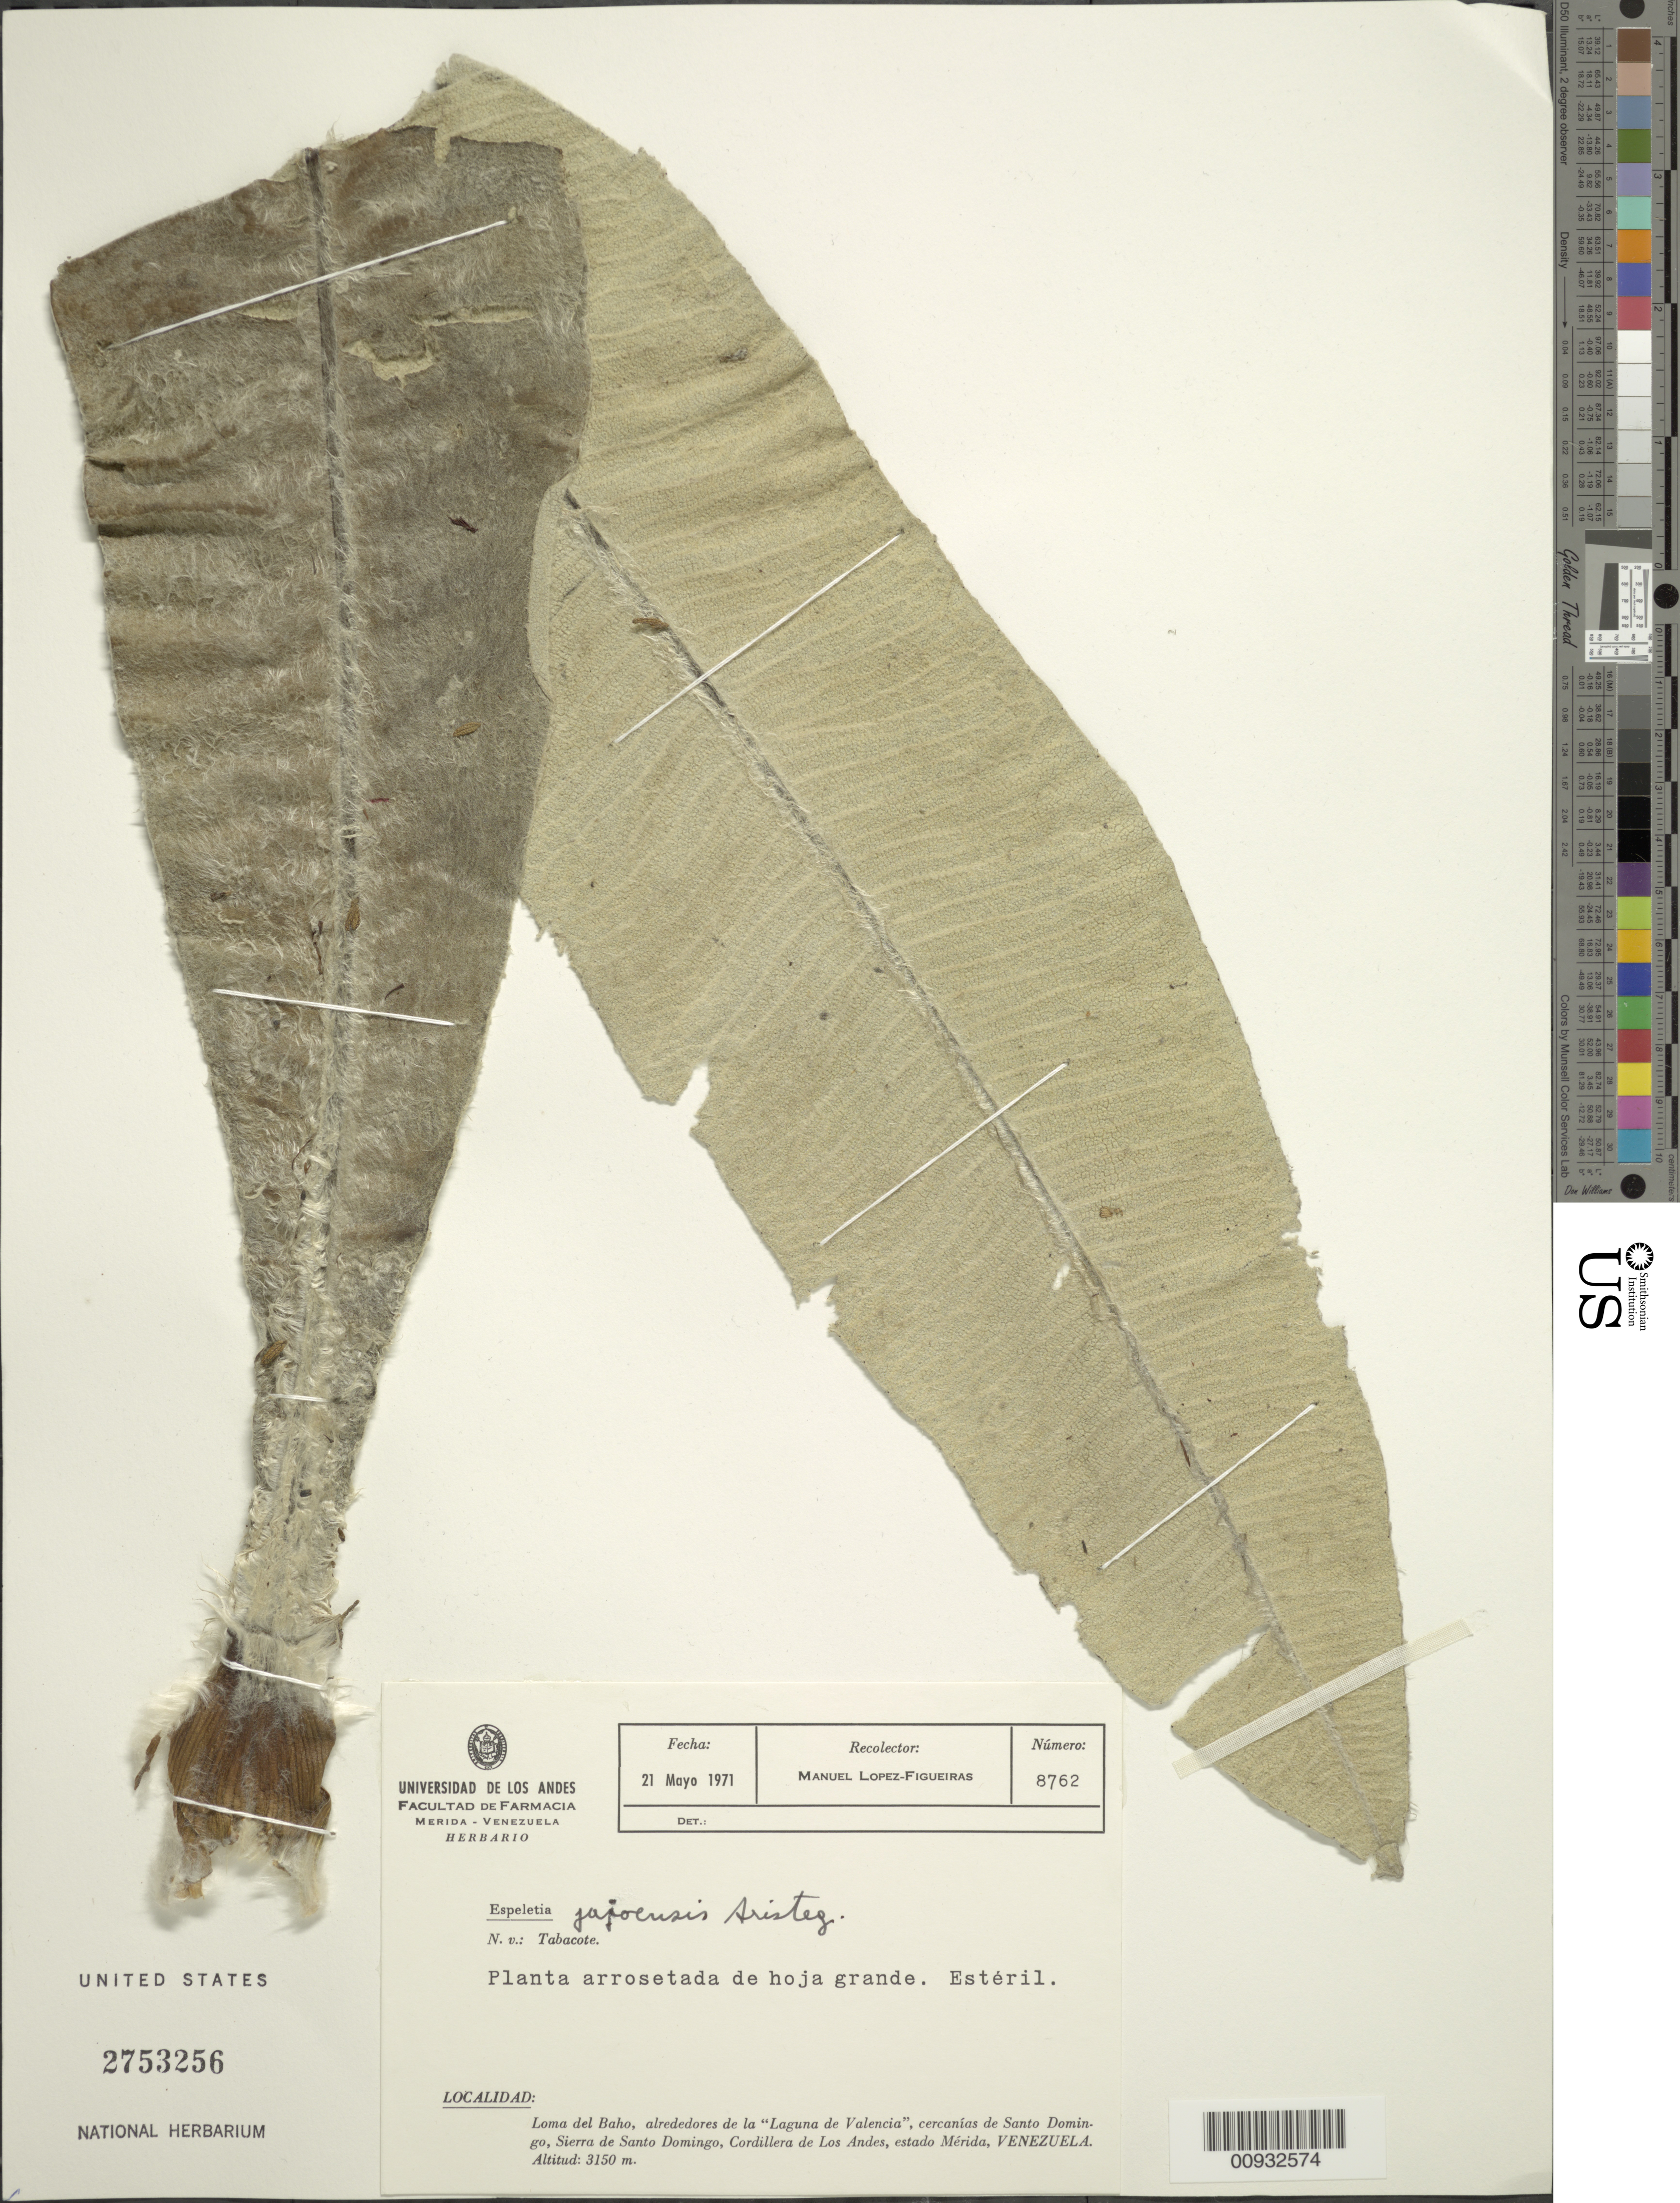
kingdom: Plantae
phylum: Tracheophyta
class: Magnoliopsida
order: Asterales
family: Asteraceae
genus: Espeletia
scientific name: Espeletia jajoensis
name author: Aristeg.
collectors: M. López Figueiras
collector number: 8762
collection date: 1971-05-21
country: Venezuela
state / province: Mérida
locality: Loma del Baho, alrededores de la Laguna de Valencia, cercanías de Santo Domingo, Sierra de Santo Domingo, Cordillera de los Andes.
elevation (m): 3150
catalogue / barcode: US 2753256